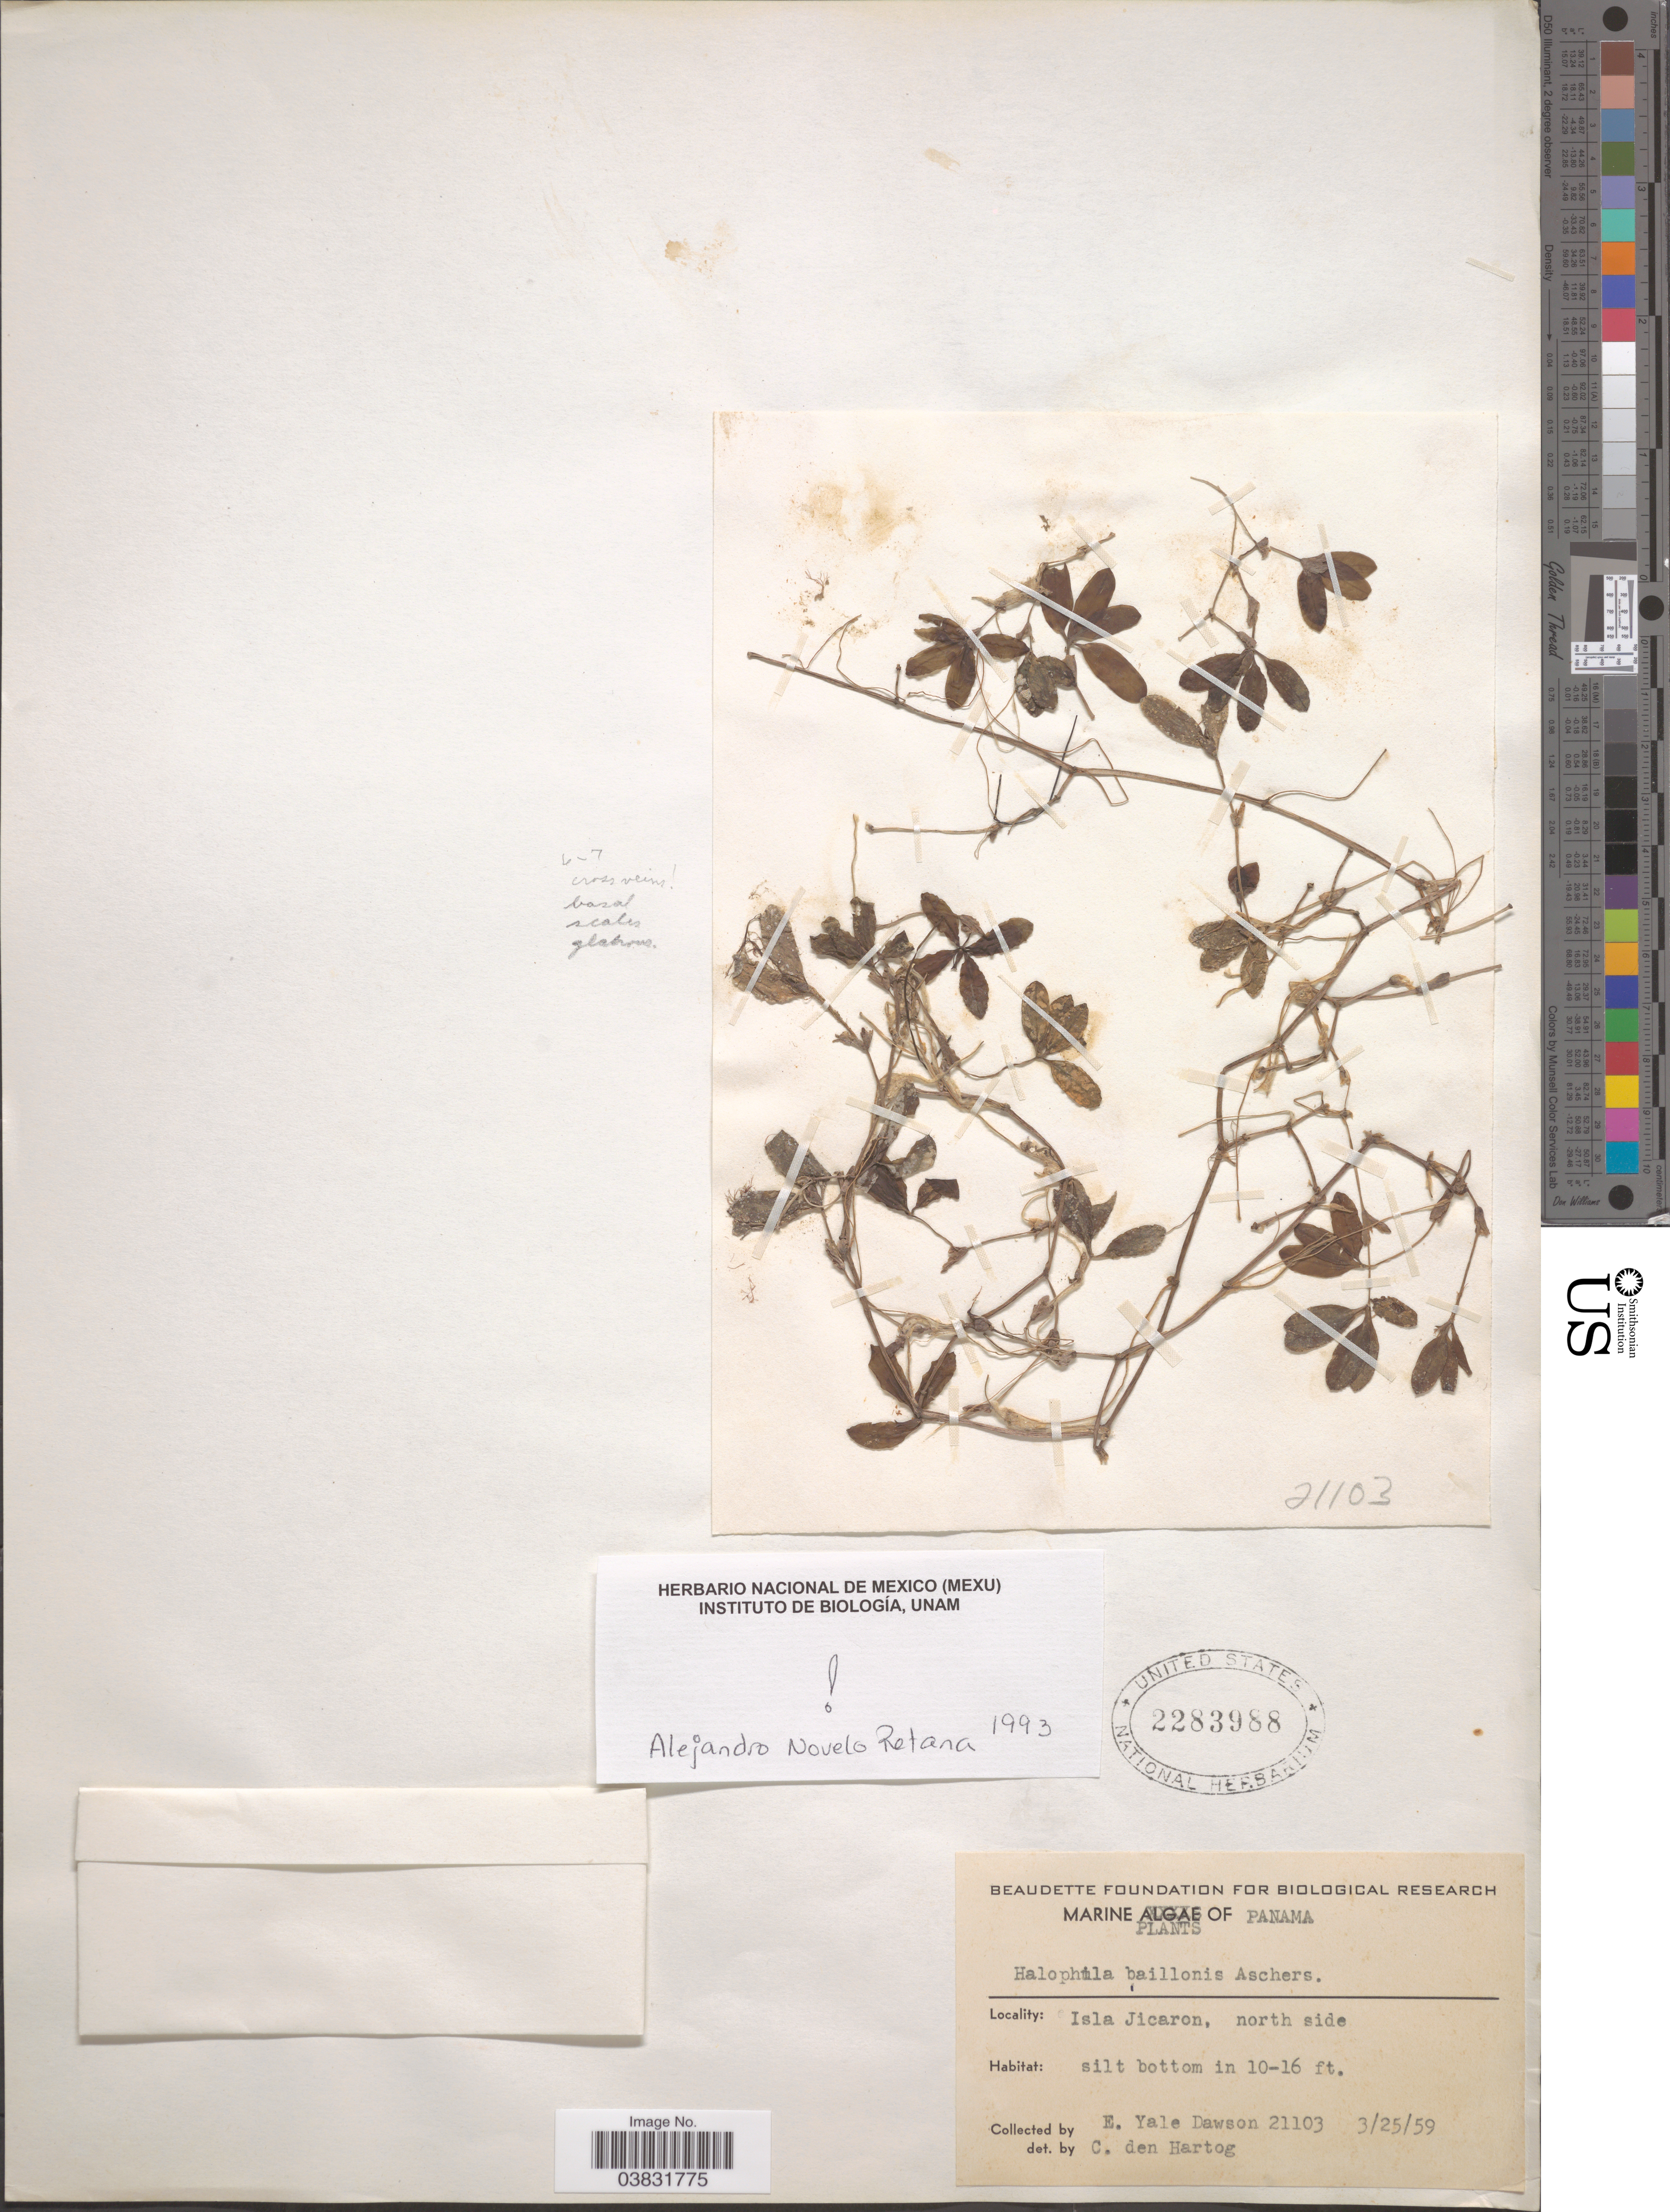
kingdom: Plantae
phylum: Tracheophyta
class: Liliopsida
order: Alismatales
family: Hydrocharitaceae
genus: Halophila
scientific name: Halophila baillonis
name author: Asch. ex Dickie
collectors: N. Yensen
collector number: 21103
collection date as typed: Transcribed d/m/y: 25/3/59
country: Panama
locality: Isla Jicaron, north side.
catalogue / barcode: US 2283988